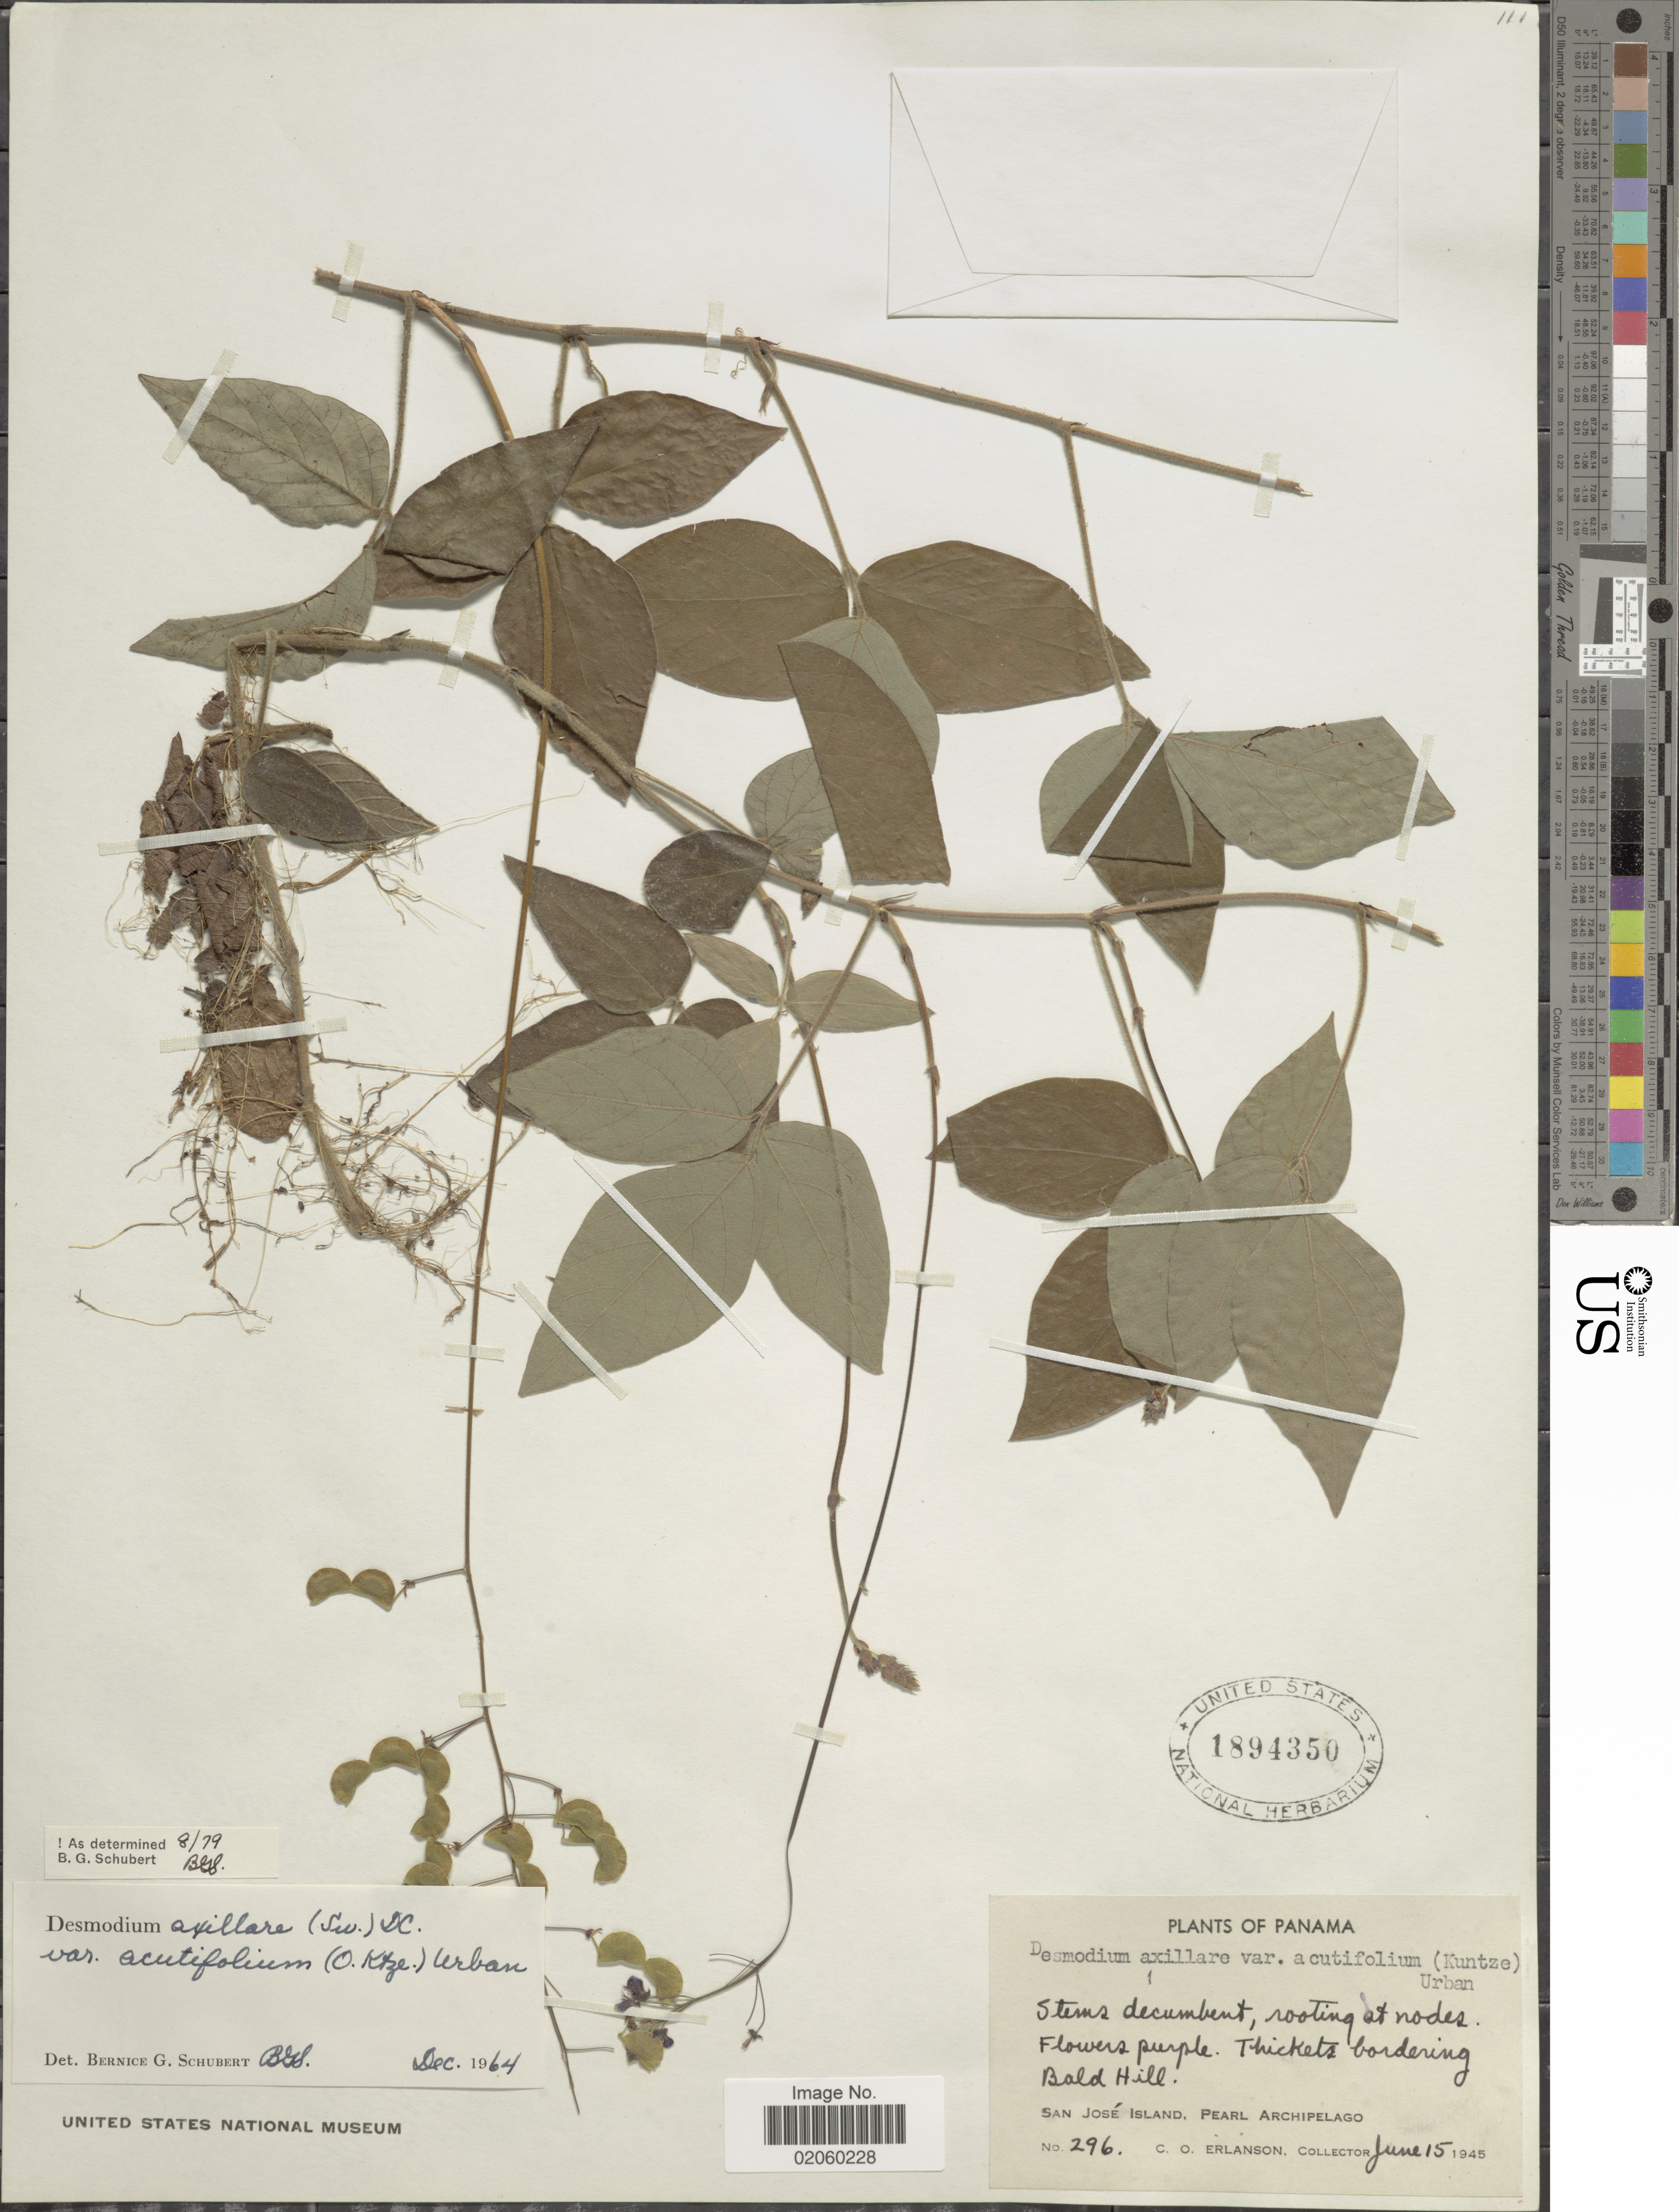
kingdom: Plantae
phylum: Tracheophyta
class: Magnoliopsida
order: Fabales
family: Fabaceae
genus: Desmodium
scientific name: Desmodium axillare var. acutifolium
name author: (Kuntze) Urb.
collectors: C. O. Erlanson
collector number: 296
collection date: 1945-06-15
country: Panama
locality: Thockets bordering Bald Hill, San Jose Island, Pearl Archipelago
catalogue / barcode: US 1894350